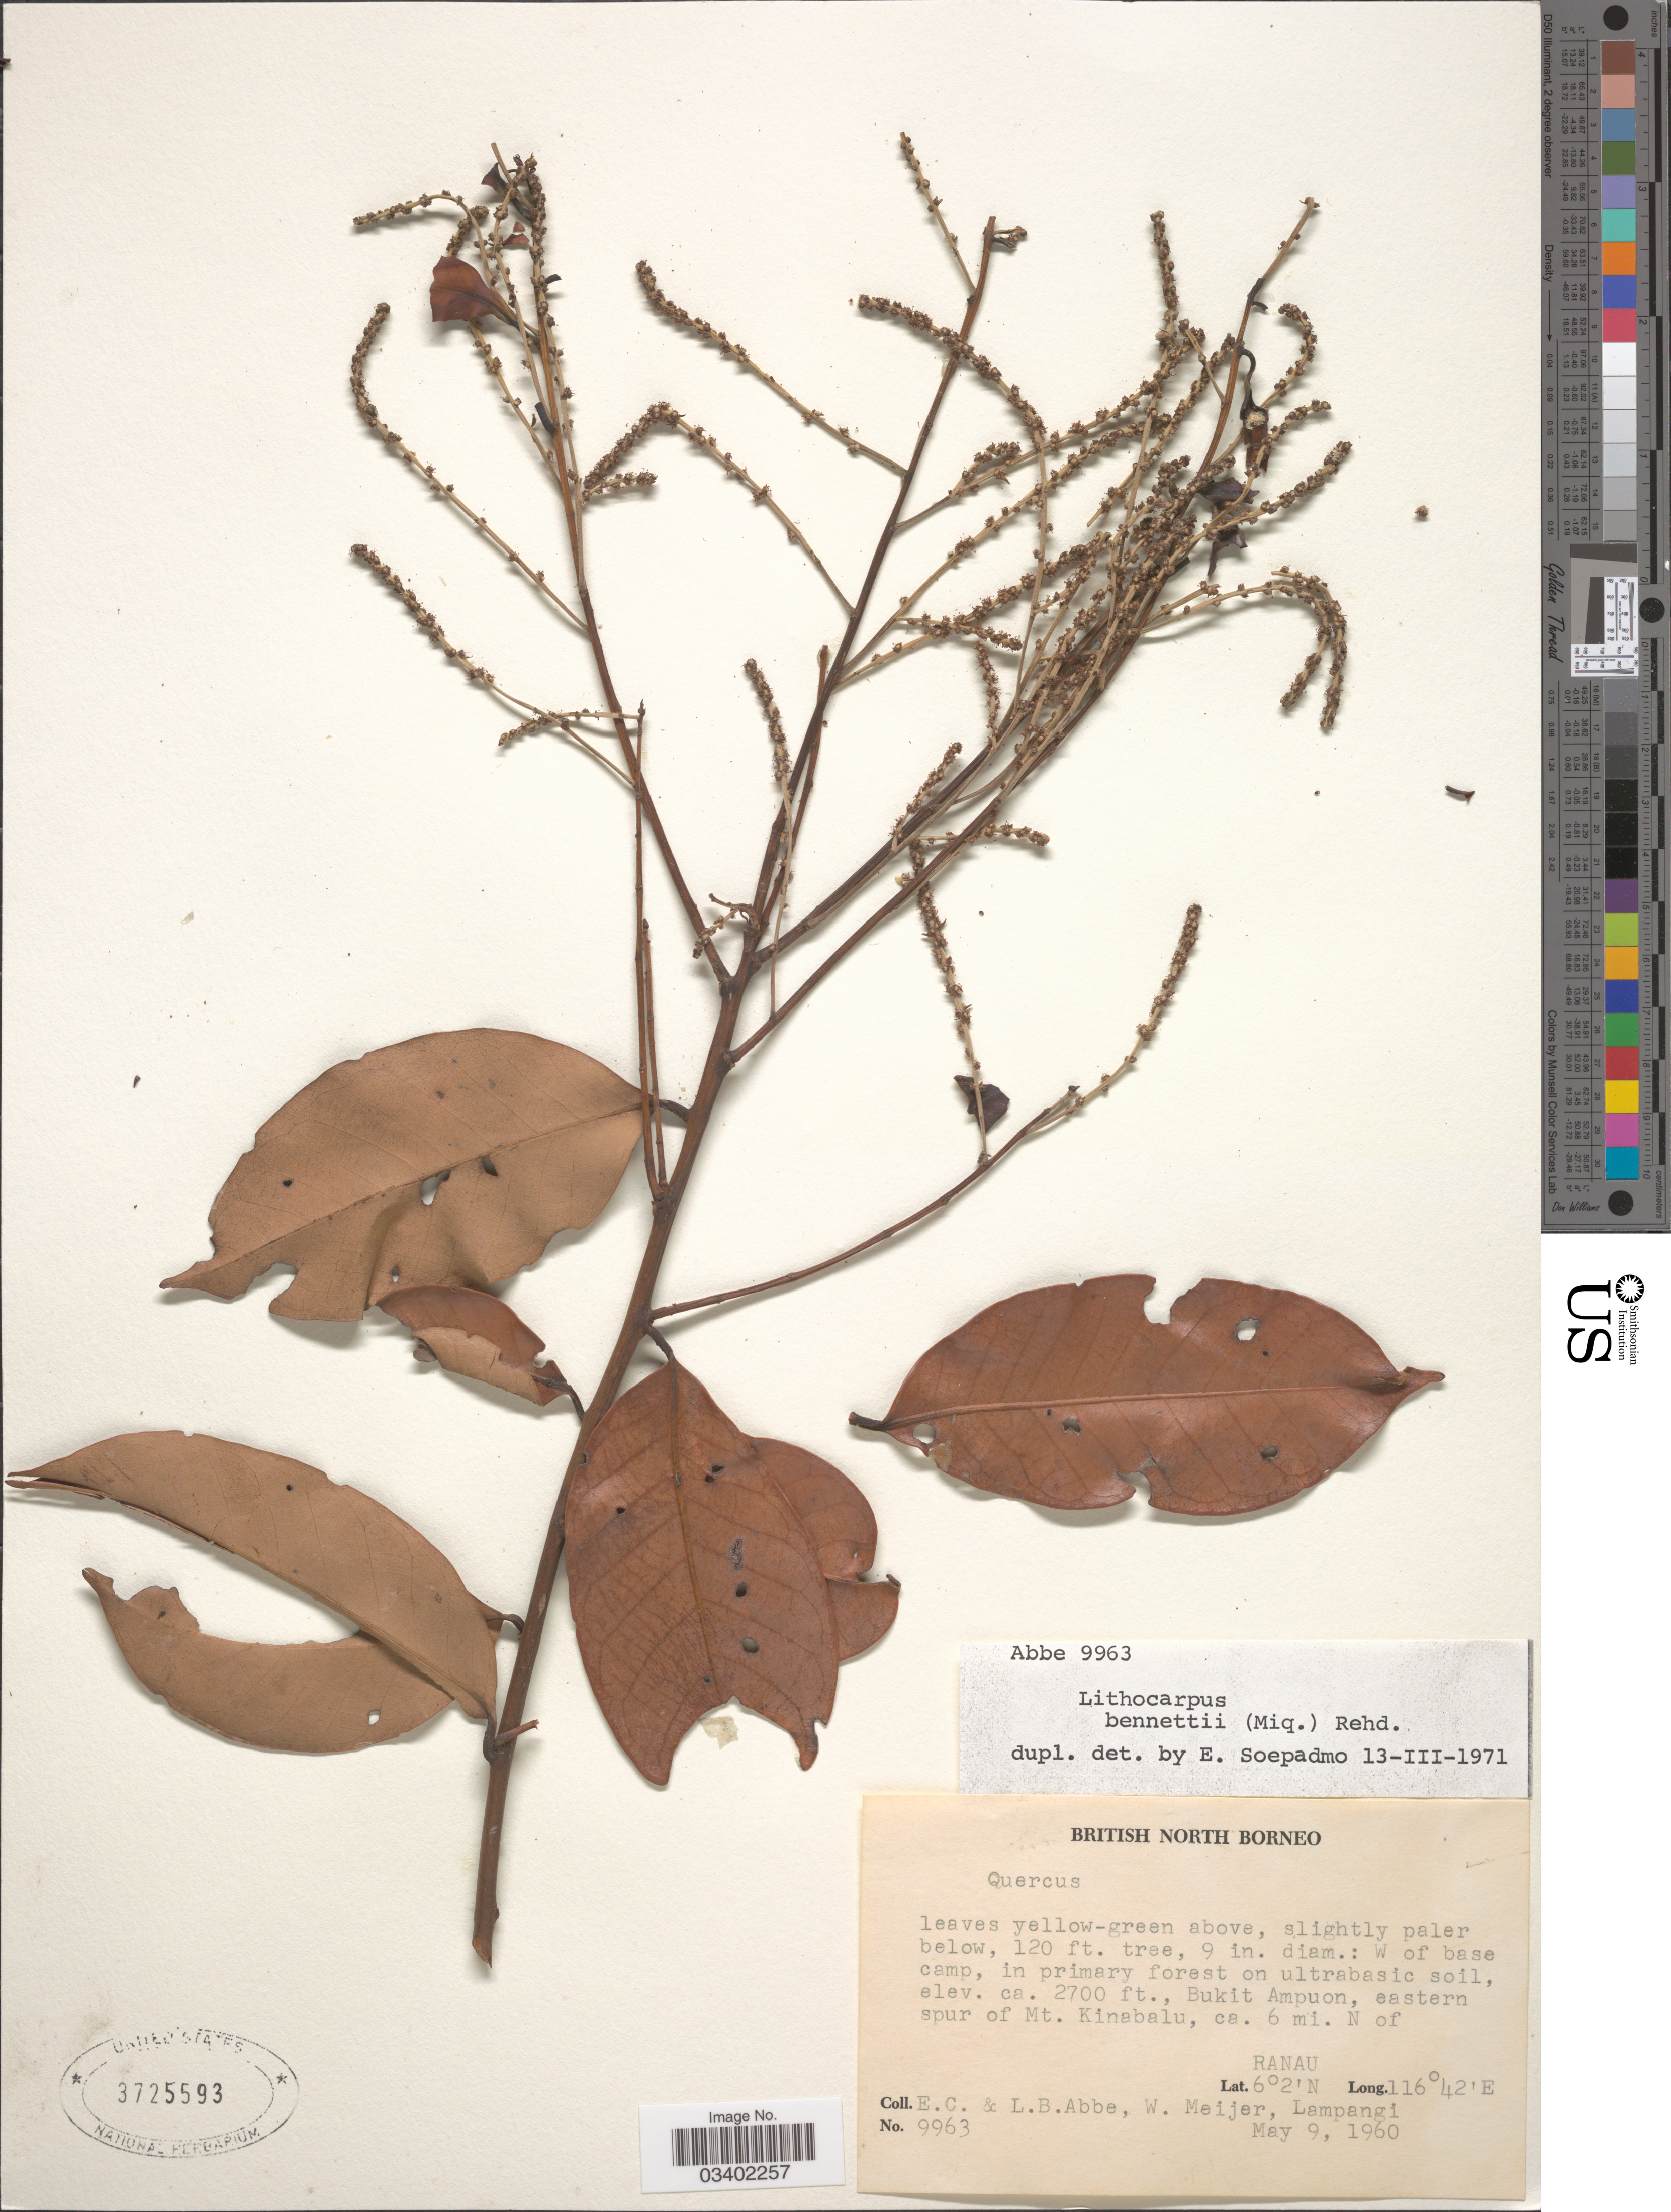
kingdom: Plantae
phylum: Tracheophyta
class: Magnoliopsida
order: Fagales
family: Fagaceae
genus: Lithocarpus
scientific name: Lithocarpus bennettii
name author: (Miq.) Rehder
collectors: E. C. Abbe, L. B. Abbe, W. Meijer & Lampangi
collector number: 9963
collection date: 1960-05-09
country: Malaysia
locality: British North Borneo. W of base camp, Bukit Ampuon, eastern spur of Mt. Kinabalu, ca. 6 mi. N of Ranau.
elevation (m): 823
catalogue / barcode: US 3725593